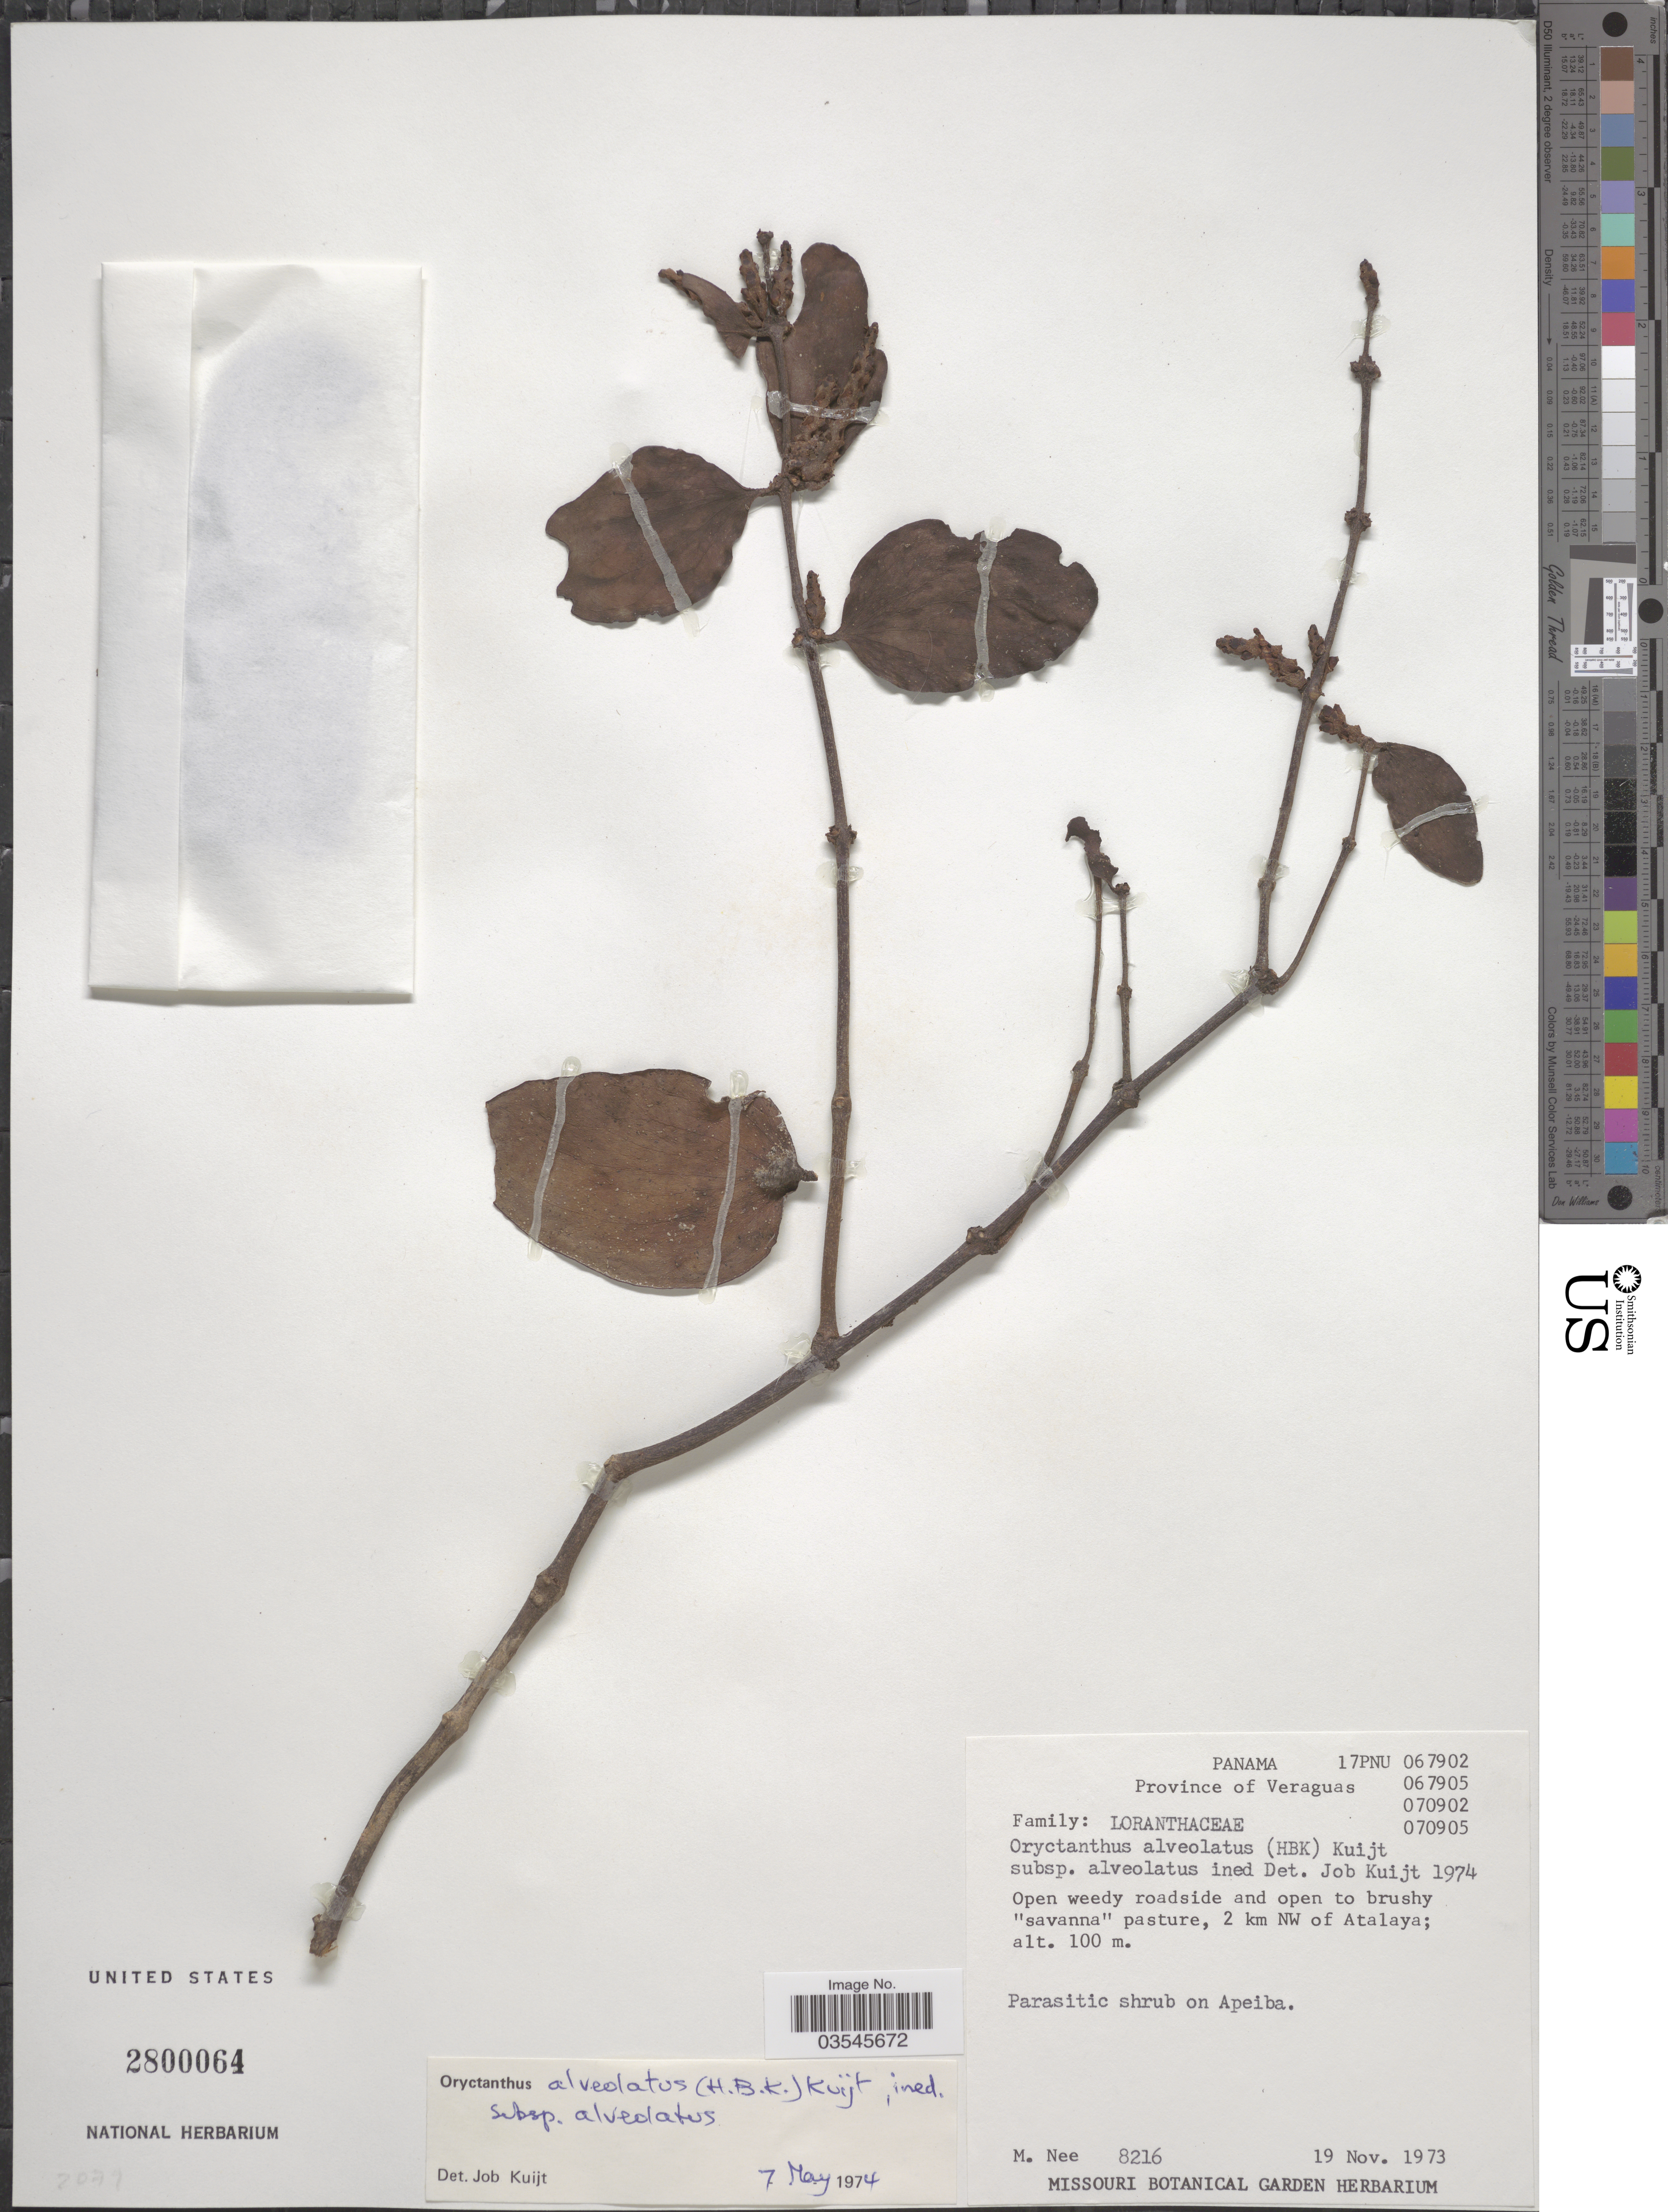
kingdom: Plantae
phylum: Tracheophyta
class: Magnoliopsida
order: Santalales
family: Loranthaceae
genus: Oryctanthus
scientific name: Oryctanthus alveolatus subsp. alveolatus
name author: (Kunth) Kuijt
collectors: M. Nee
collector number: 8216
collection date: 1973-11-19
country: Panama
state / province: Veraguas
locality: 2 km NW of Atalaya.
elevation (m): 100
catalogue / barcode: US 2800064